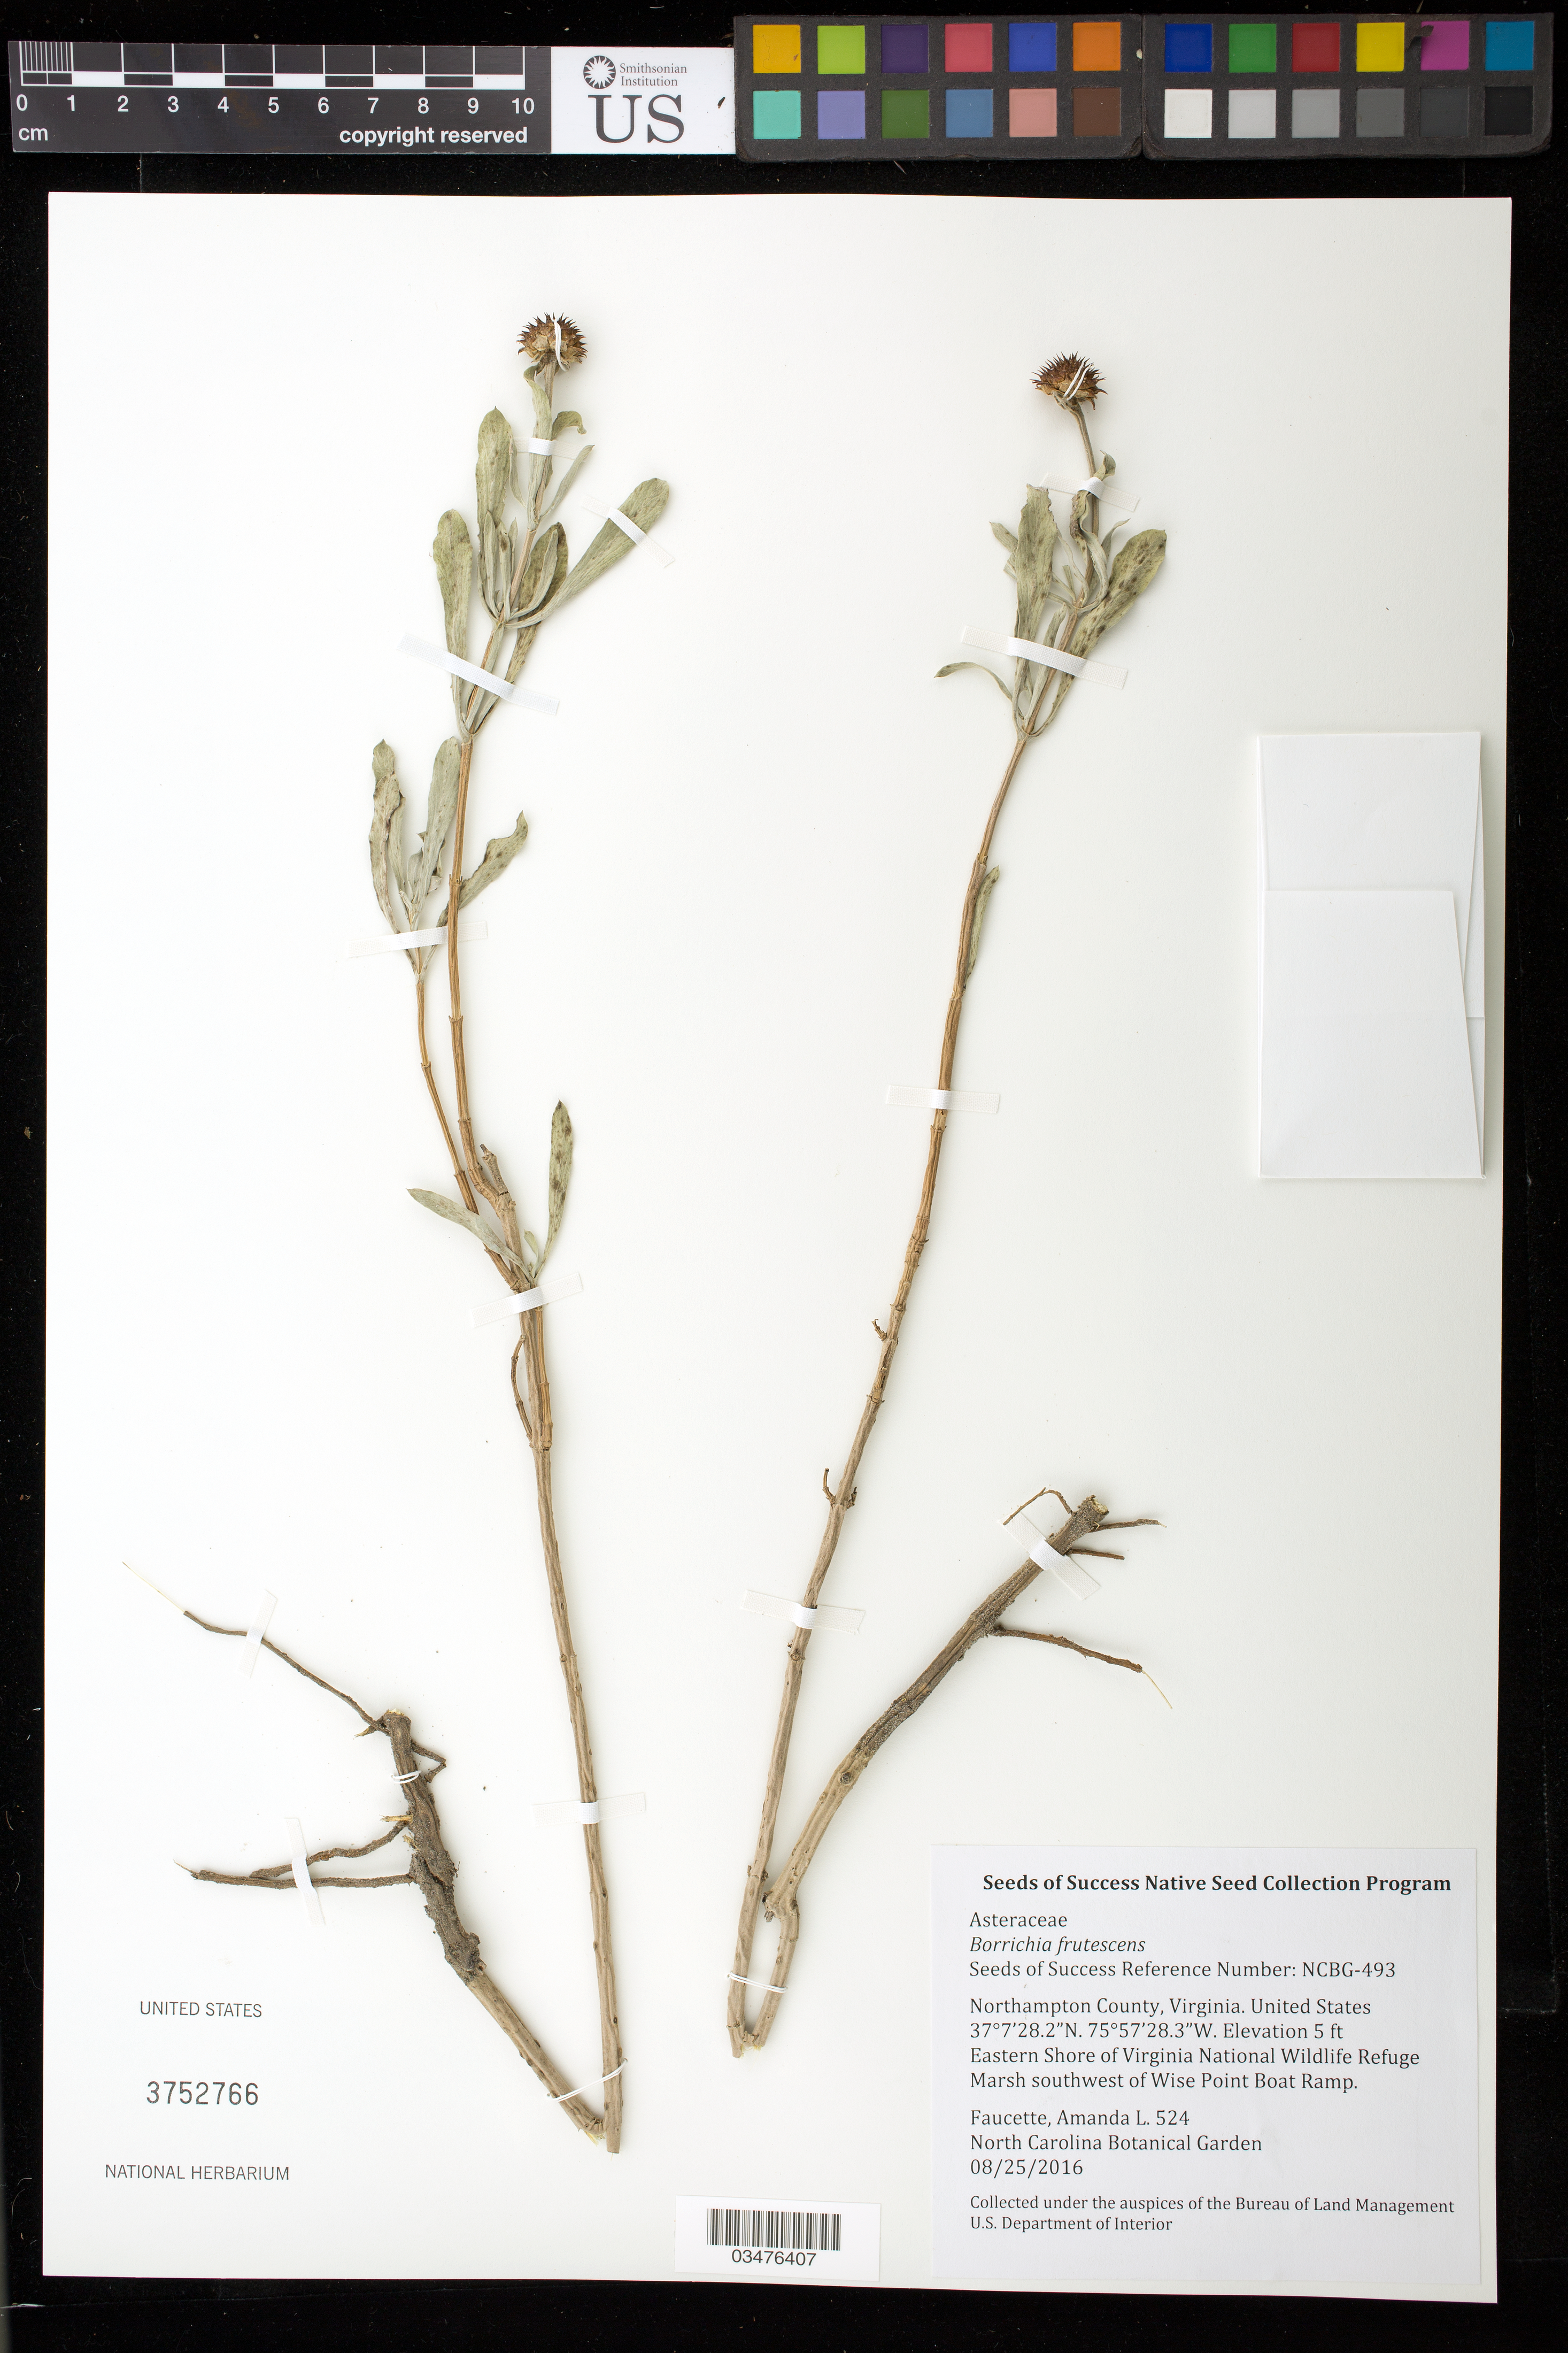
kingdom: Plantae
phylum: Tracheophyta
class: Magnoliopsida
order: Asterales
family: Asteraceae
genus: Borrichia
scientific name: Borrichia frutescens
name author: (L.) DC.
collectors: A. Faucette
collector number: NCBG-493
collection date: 2016-08-25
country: United States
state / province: Virginia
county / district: Northampton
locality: Eastern Shore of Virginia National Wildlife Refuge, Marsh SW of Wise Point Boat Ramp.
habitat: Tidal salt marsh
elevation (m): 2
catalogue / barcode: US 3752766